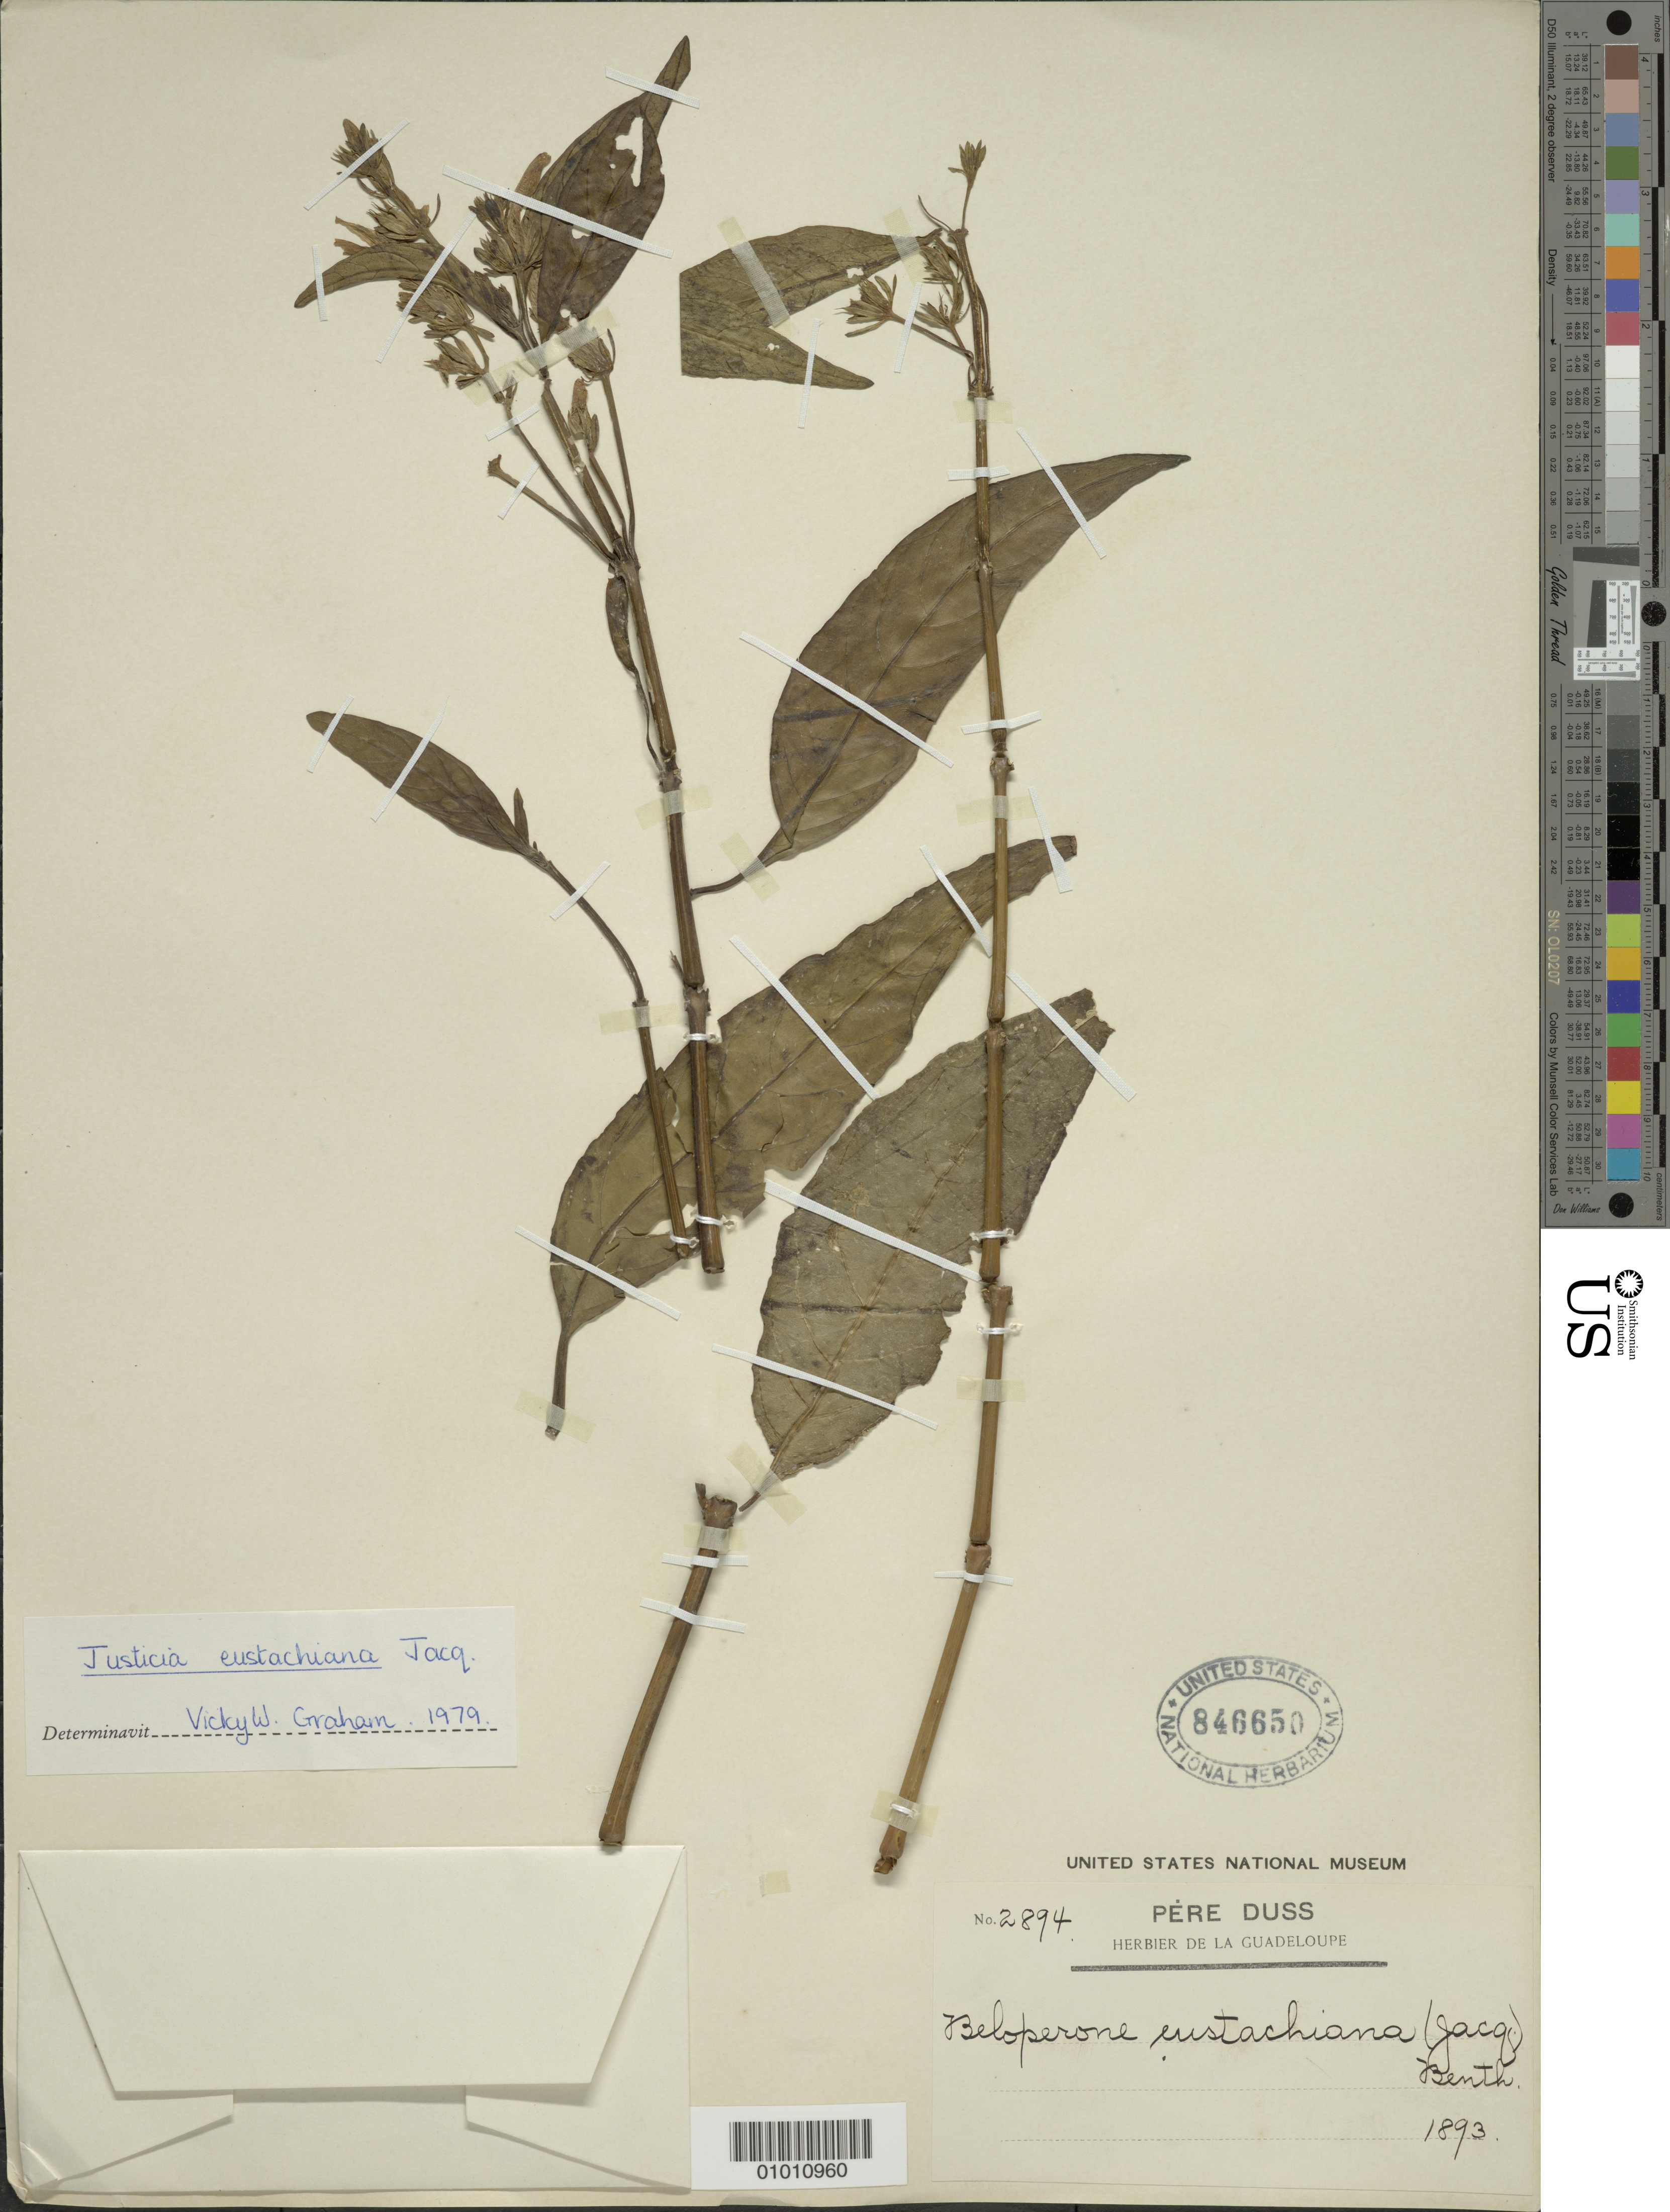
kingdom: Plantae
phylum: Tracheophyta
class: Magnoliopsida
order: Lamiales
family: Acanthaceae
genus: Justicia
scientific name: Justicia eustachiana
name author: Jacq.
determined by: Graham, V. W.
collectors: Père Duss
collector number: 2894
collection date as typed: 1893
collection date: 1893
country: Guadeloupe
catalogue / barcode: US 846650